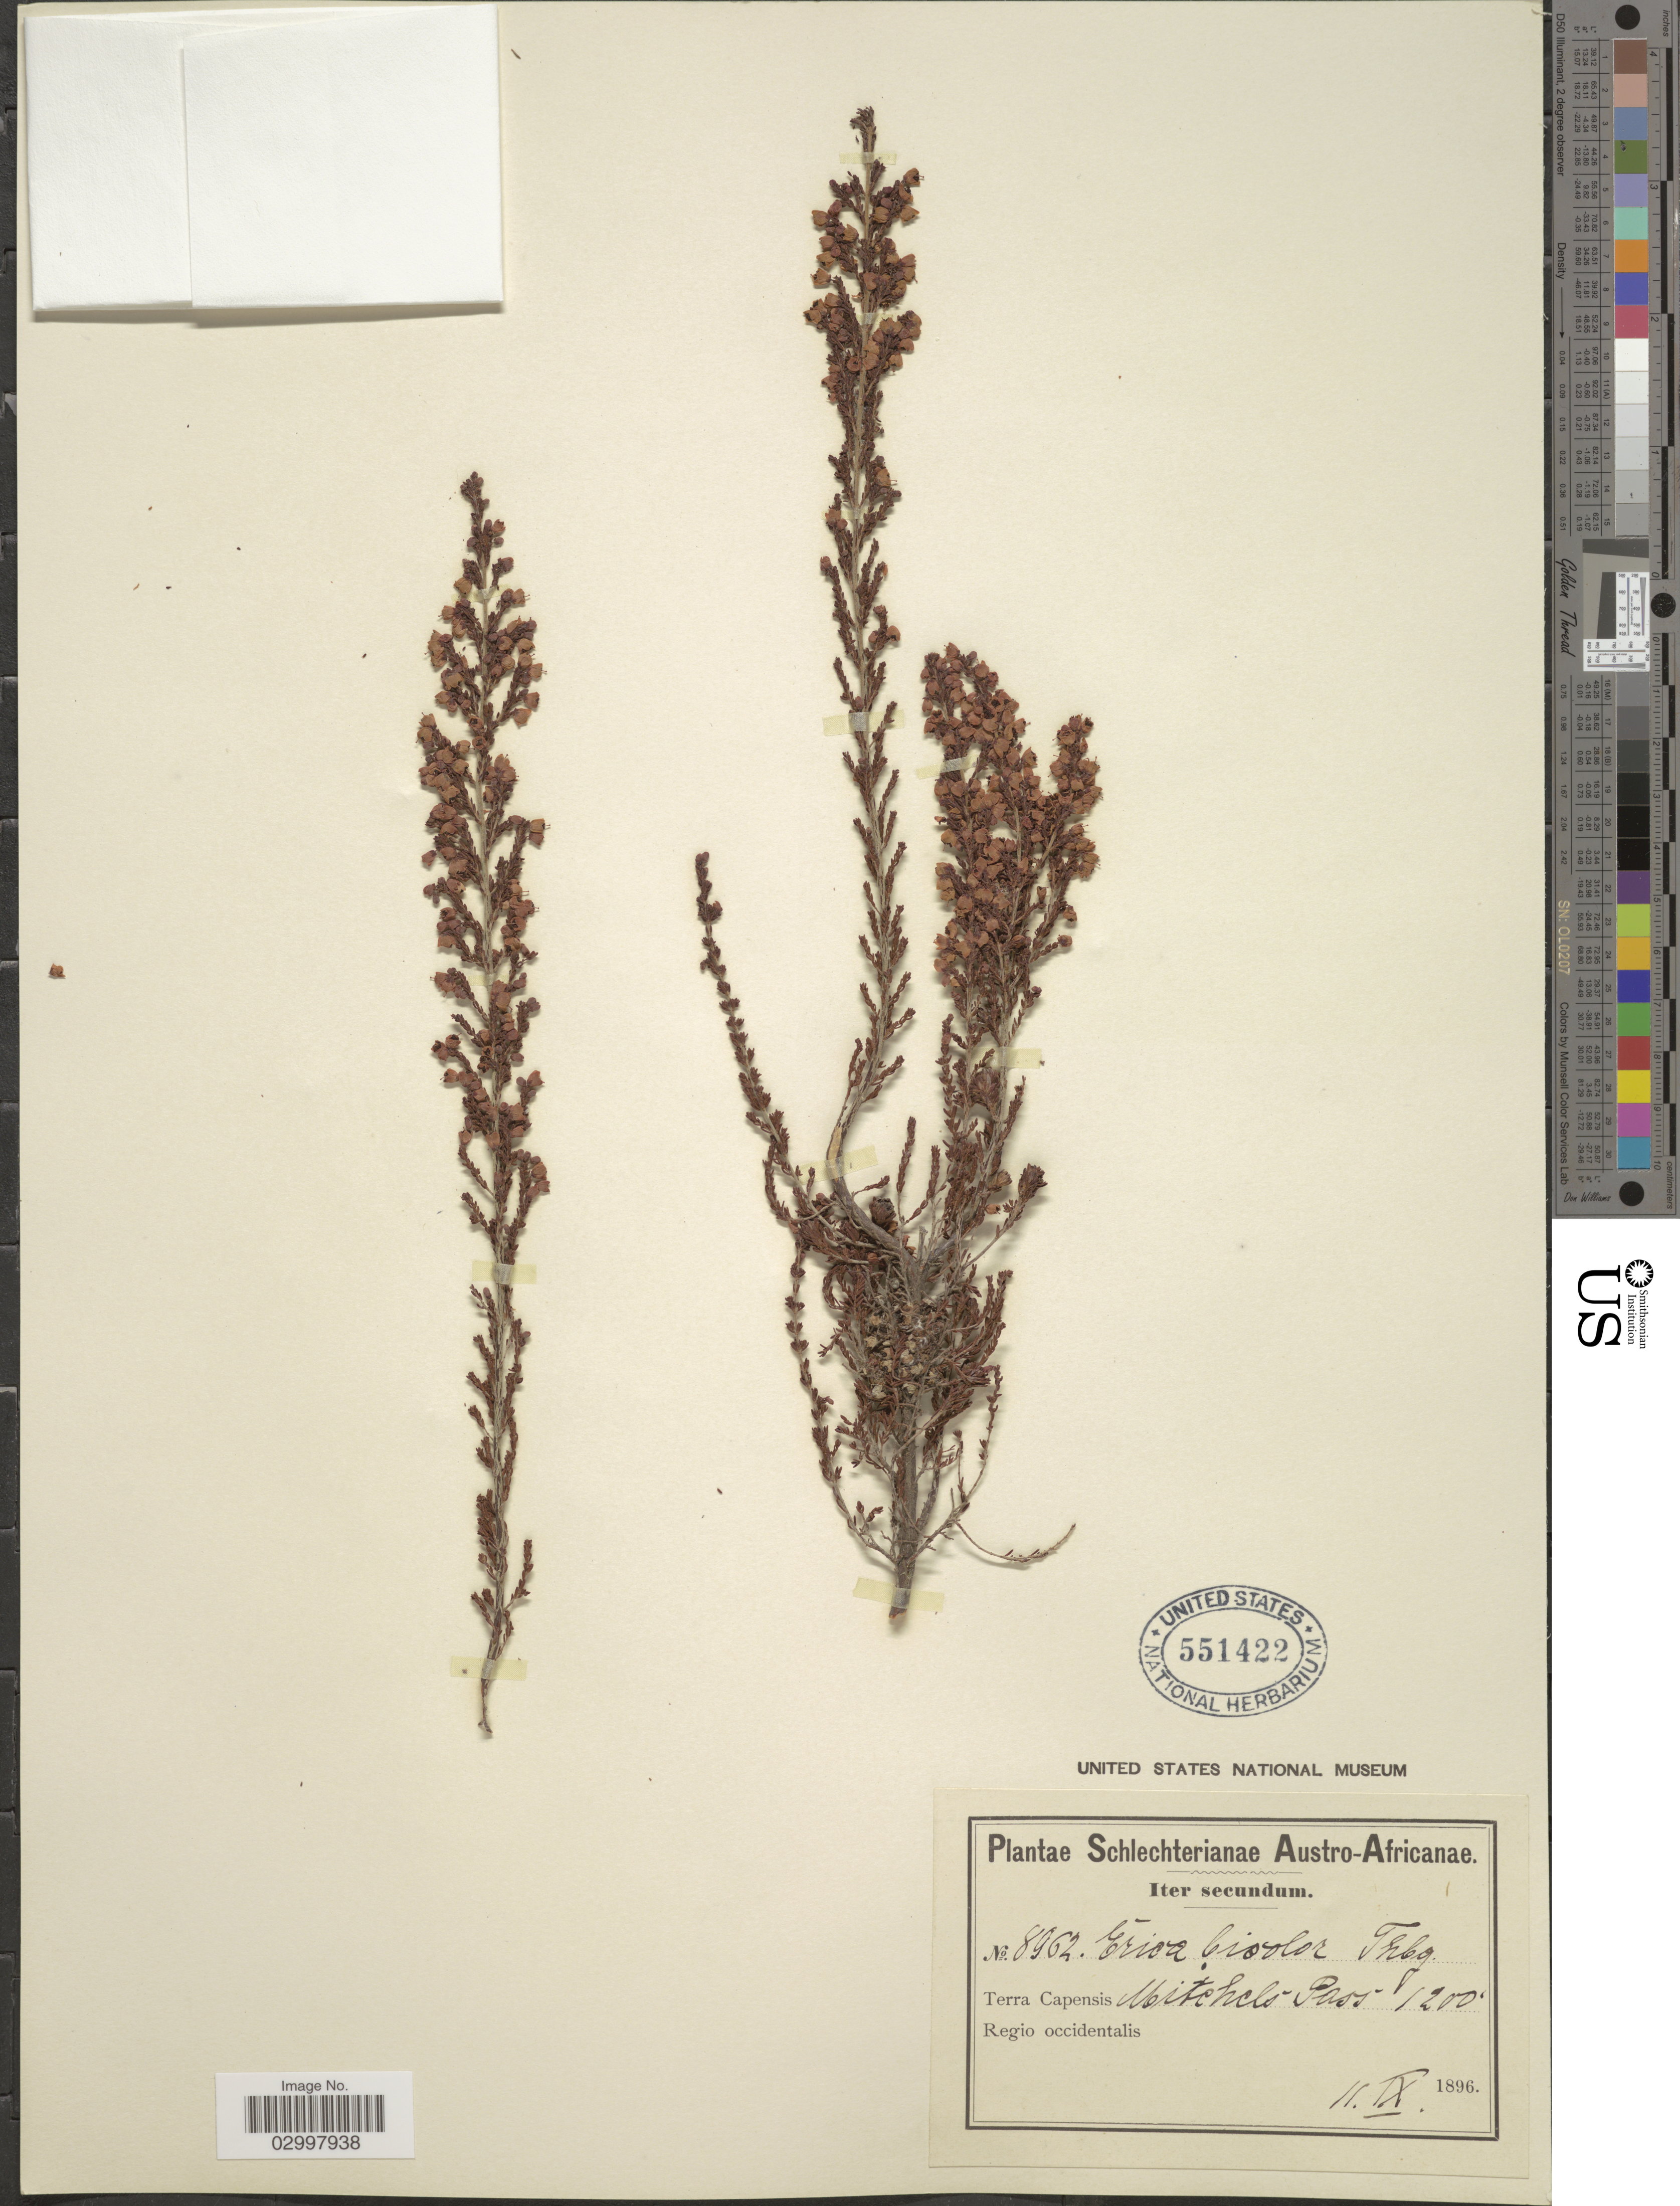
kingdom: Plantae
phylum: Tracheophyta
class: Magnoliopsida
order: Ericales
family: Ericaceae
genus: Erica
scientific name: Erica bicolor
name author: Thunb.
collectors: Schlechter, --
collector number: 8962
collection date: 1896-09-11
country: South Africa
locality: Austro-Africanae. Terra Capensis. Regio occidentalis. Mitchels Pass.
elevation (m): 366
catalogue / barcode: US 551422